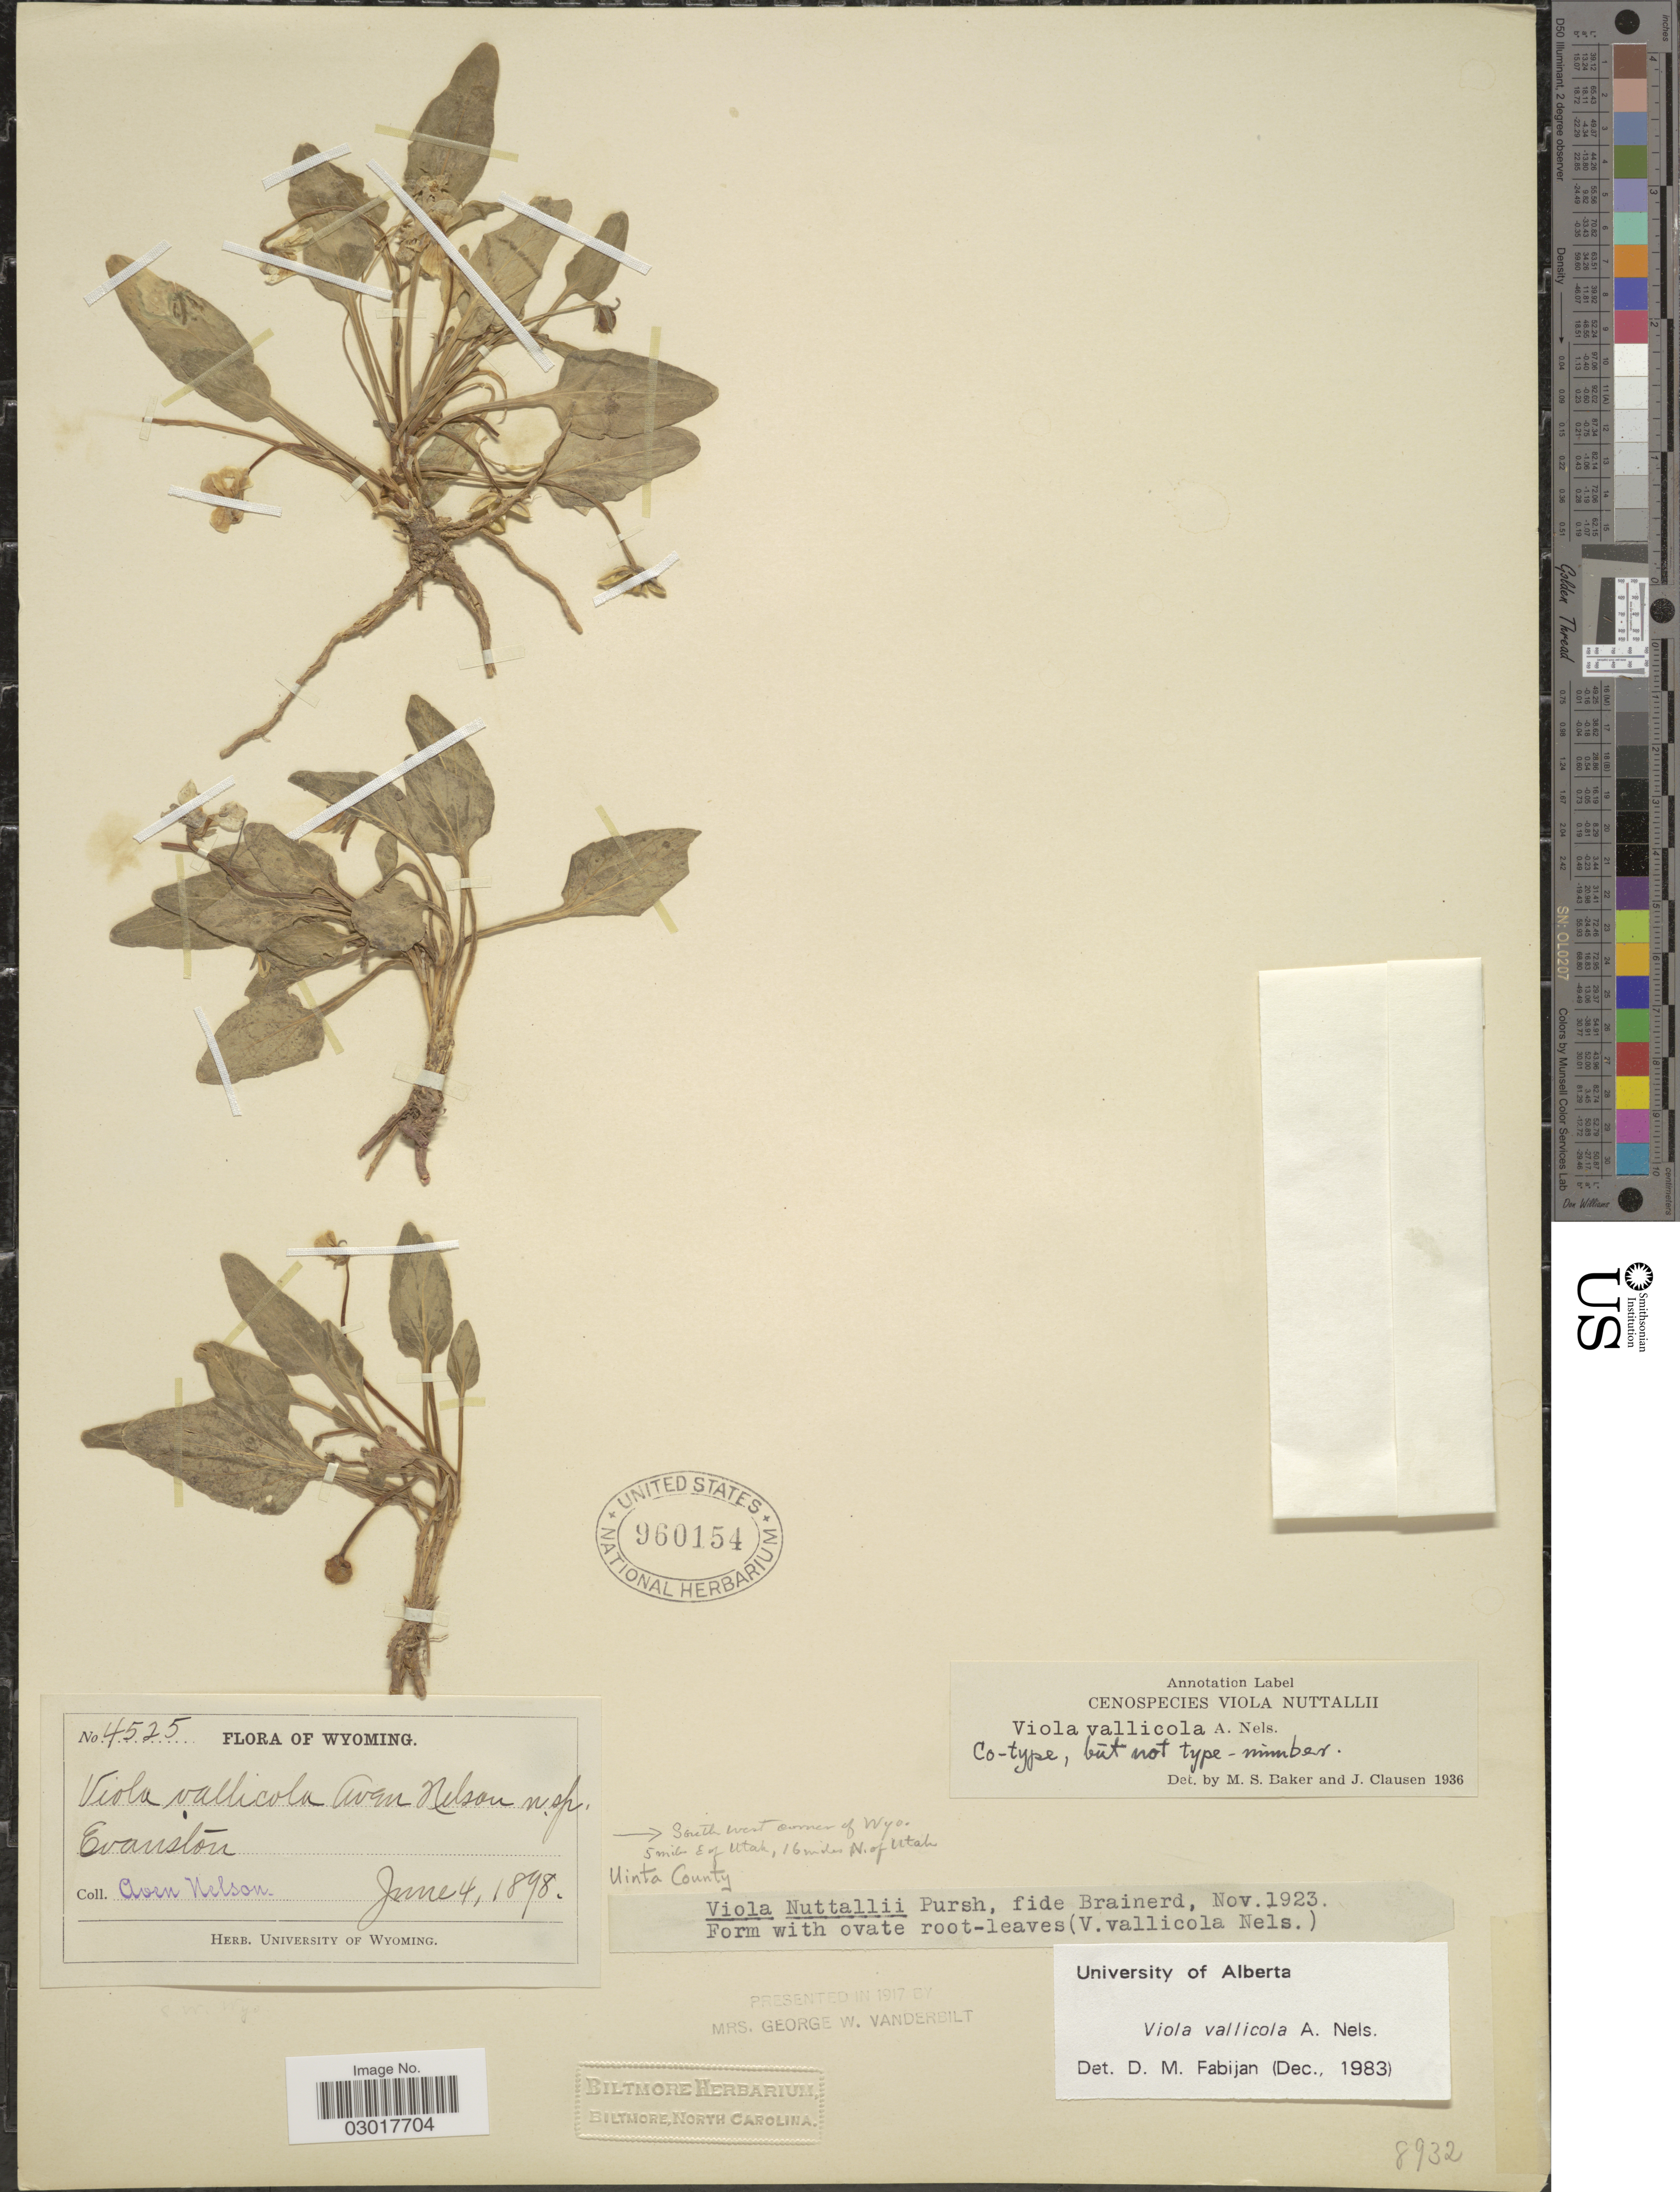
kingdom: Plantae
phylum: Tracheophyta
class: Magnoliopsida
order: Malpighiales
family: Violaceae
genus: Viola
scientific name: Viola vallicola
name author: A. Nelson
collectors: A. Nelson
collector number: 4525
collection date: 1898-06-04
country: United States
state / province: Wyoming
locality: Evanston. Southwest corner of Wyo. 5 miles E of Utah, 16 miles N. of Utah. Uinta County.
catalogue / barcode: US 960154